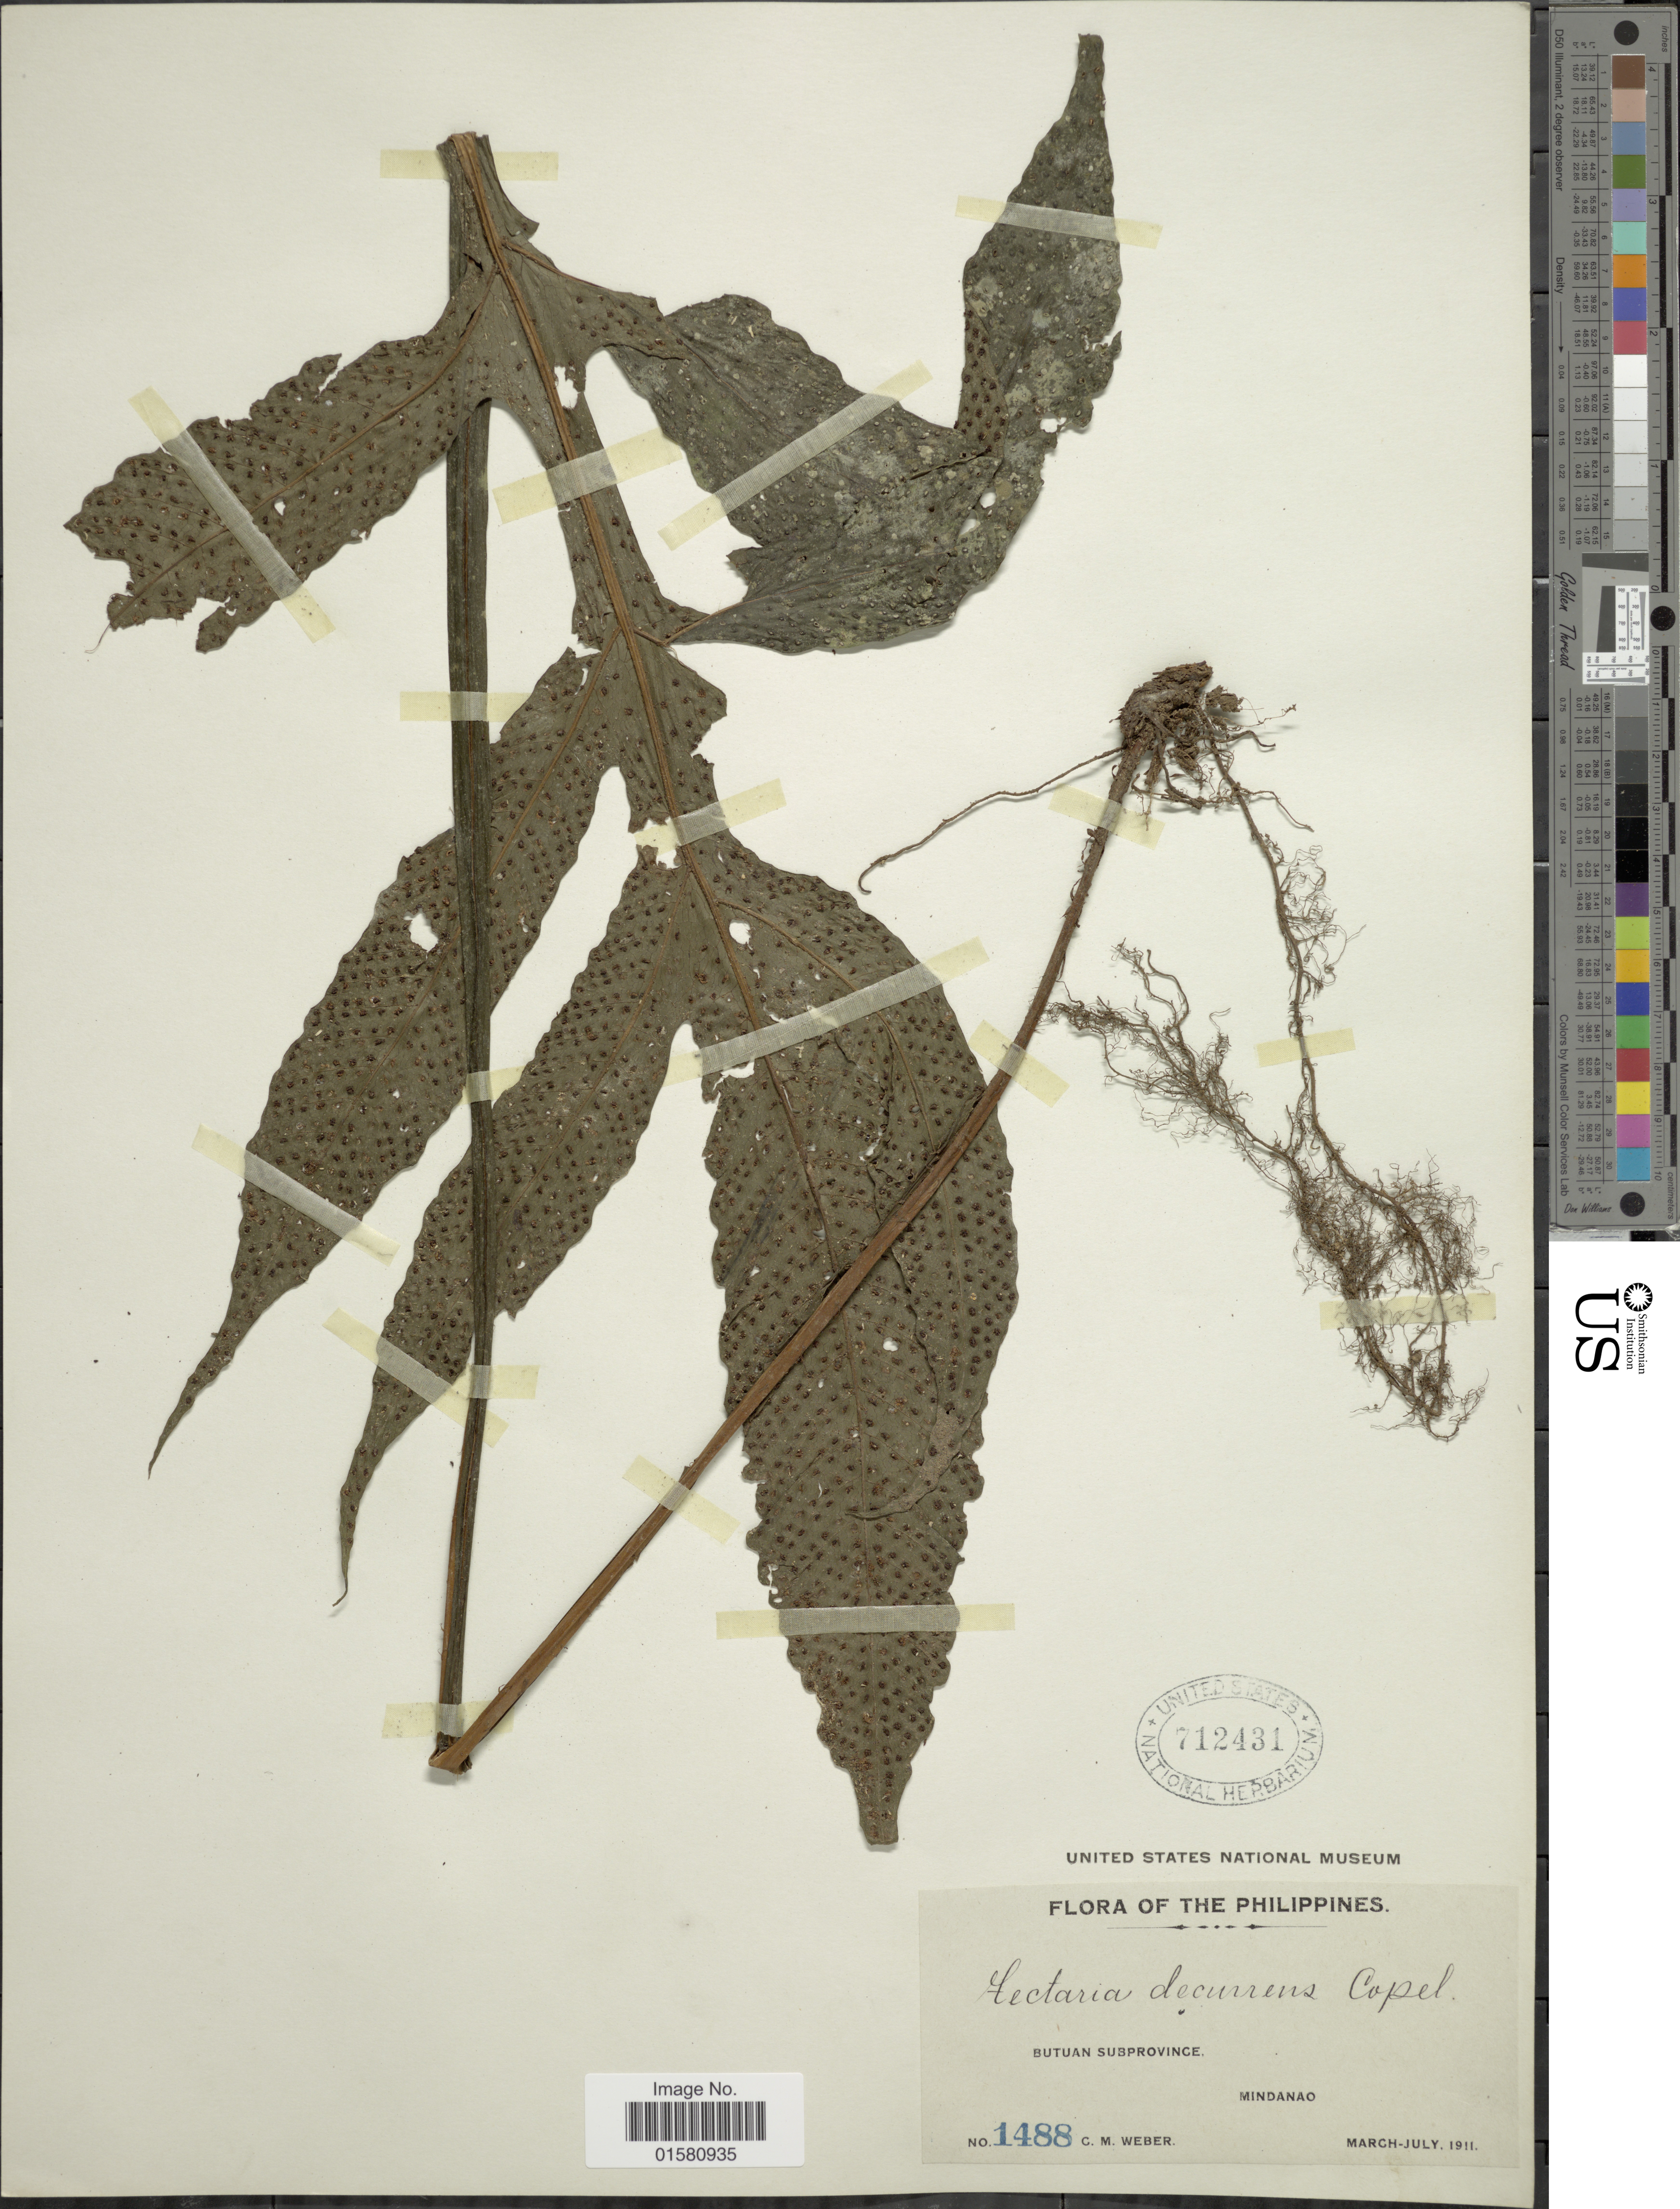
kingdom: Plantae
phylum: Tracheophyta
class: Polypodiopsida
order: Polypodiales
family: Tectariaceae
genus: Tectaria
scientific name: Tectaria decurrens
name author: (Presel.) Copel. in Elmer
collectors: C. M. Weber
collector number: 1488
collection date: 1911-03/1911-07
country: Philippines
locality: BUtan Subprovince, Mindanao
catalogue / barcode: US 712431